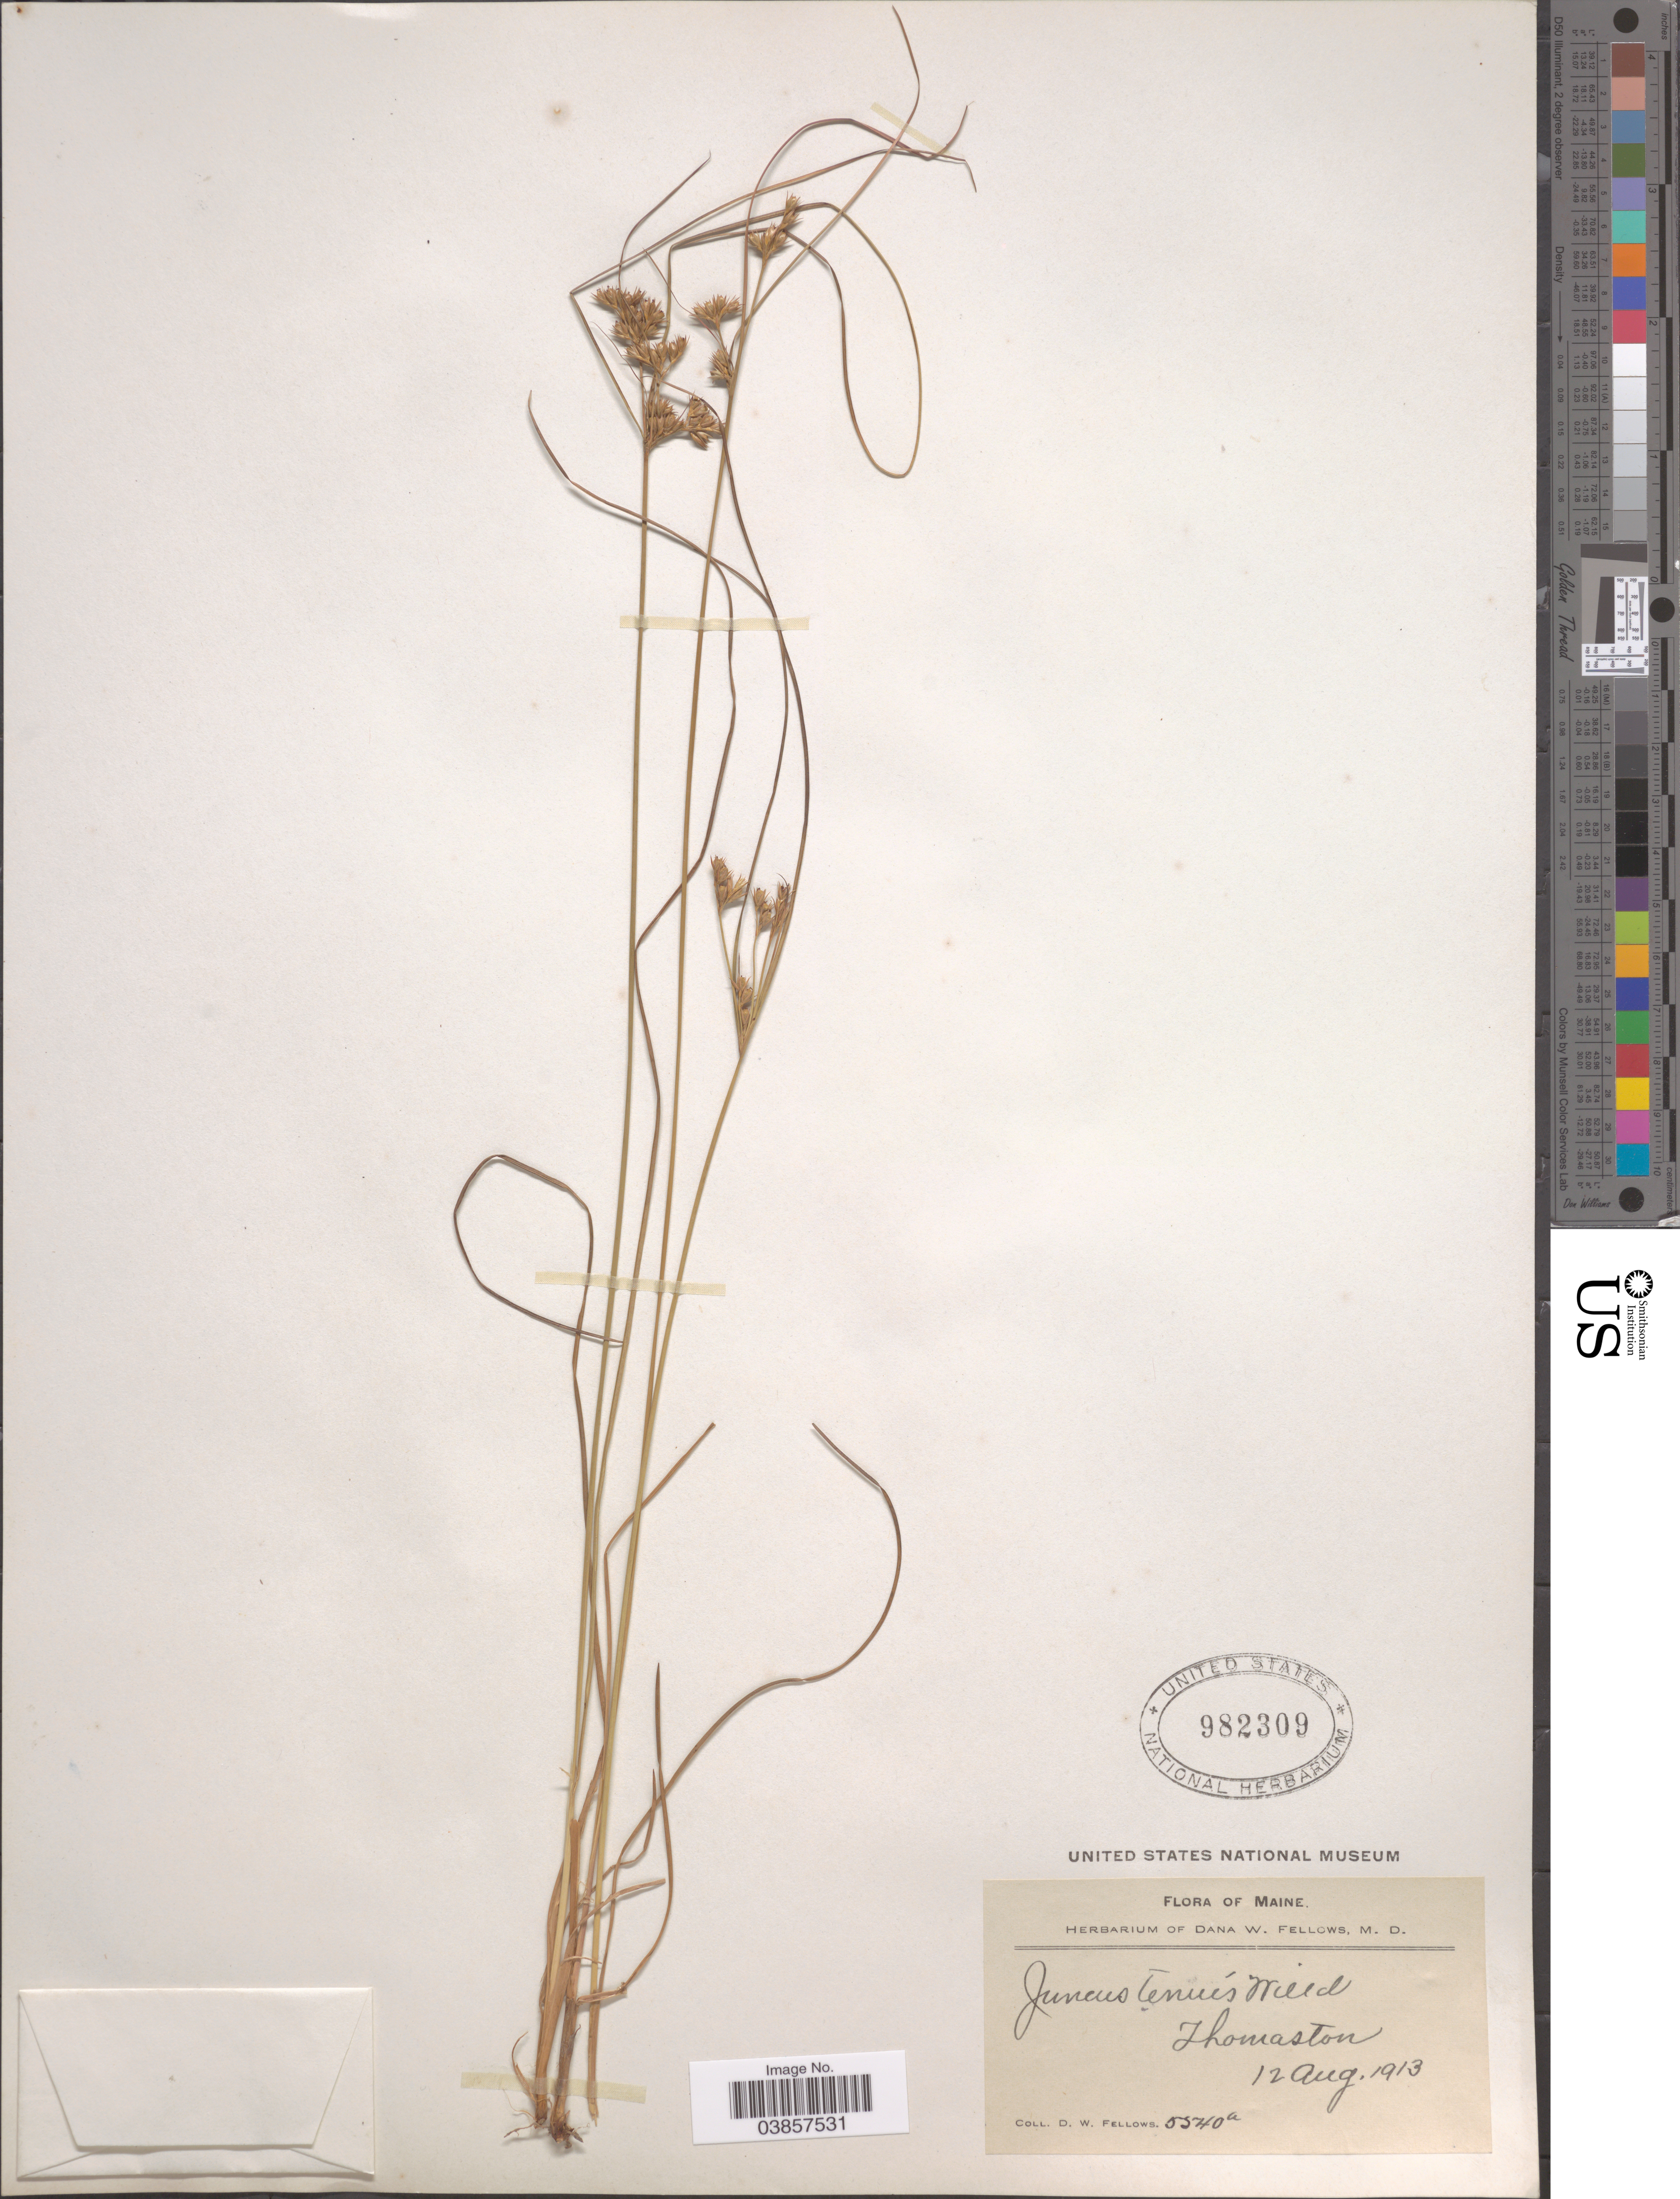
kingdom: Plantae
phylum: Tracheophyta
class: Liliopsida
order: Poales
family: Juncaceae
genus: Juncus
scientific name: Juncus tenuis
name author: Willd.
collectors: D. W. Fellows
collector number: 5540a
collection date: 1913-08-12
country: United States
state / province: Maine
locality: Thomaston.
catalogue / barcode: US 982309